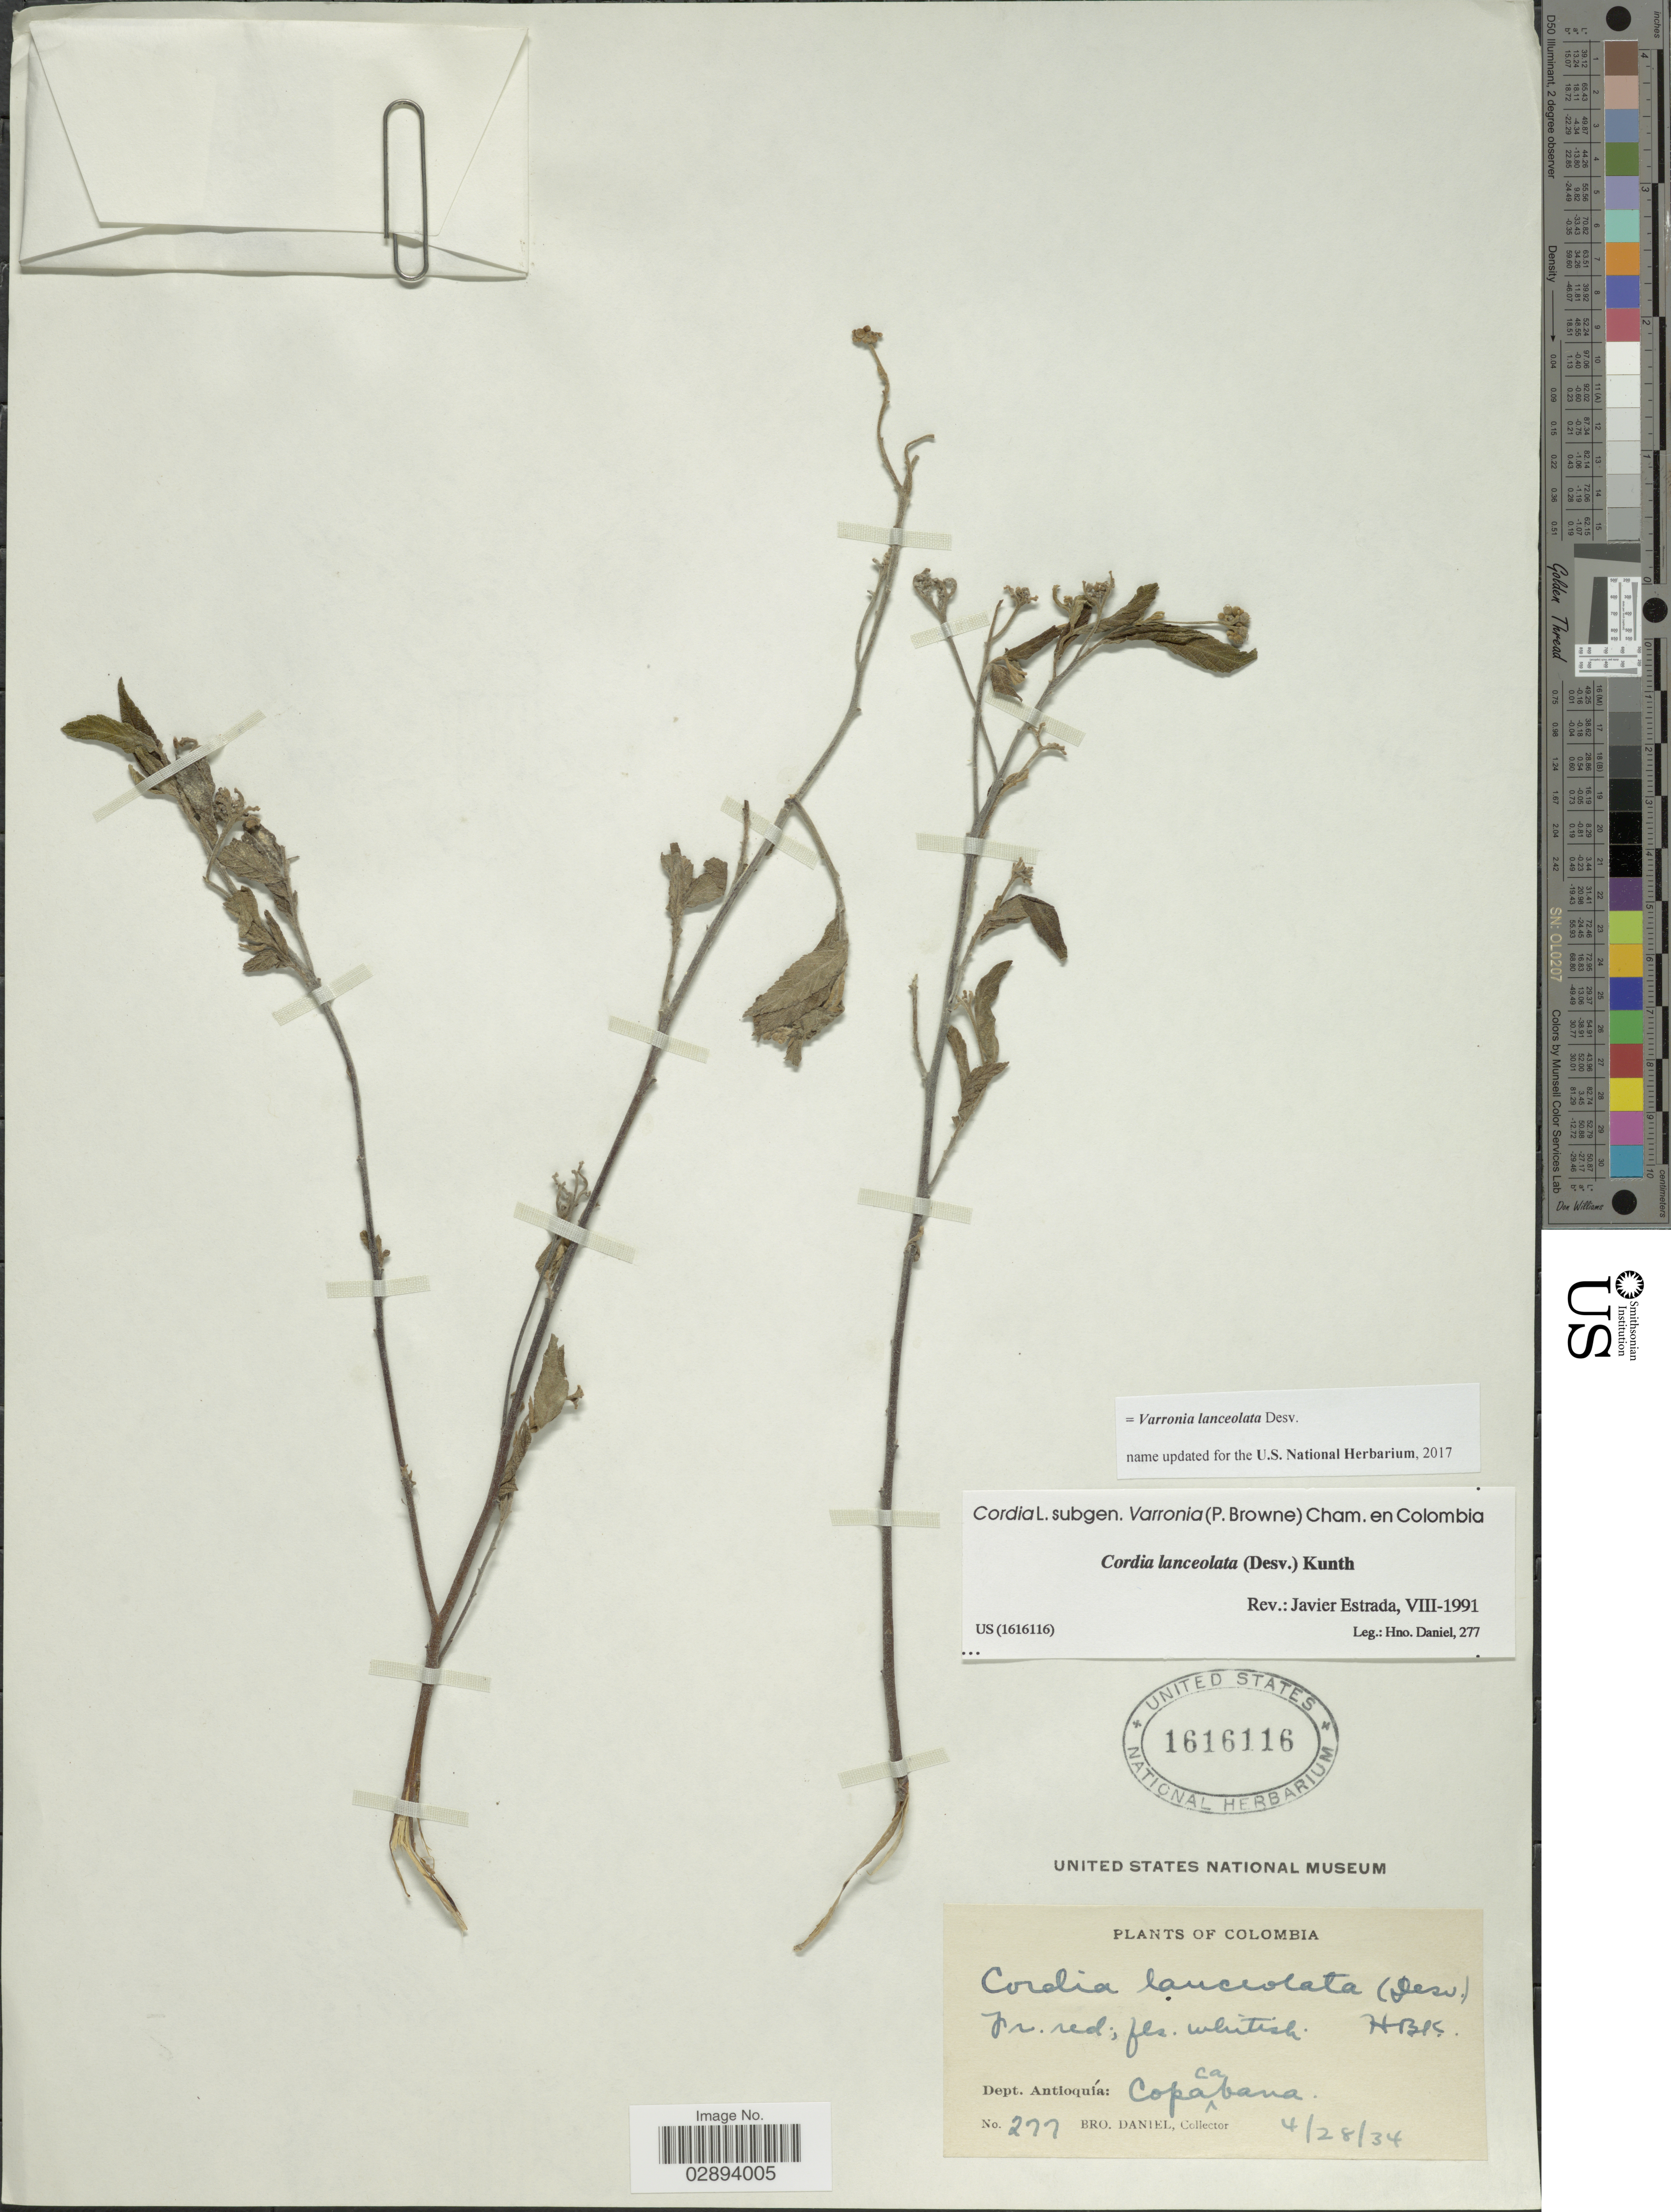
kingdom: Plantae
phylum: Tracheophyta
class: Magnoliopsida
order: Boraginales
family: Cordiaceae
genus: Varronia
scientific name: Varronia lanceolata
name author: Willd. ex Cham.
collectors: Bro. Daniel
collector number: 277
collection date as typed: Transcribed d/m/y: 28/4/34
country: Colombia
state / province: Antioquia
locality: Dept. Antioquia, Copacabana.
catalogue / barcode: US 1616116